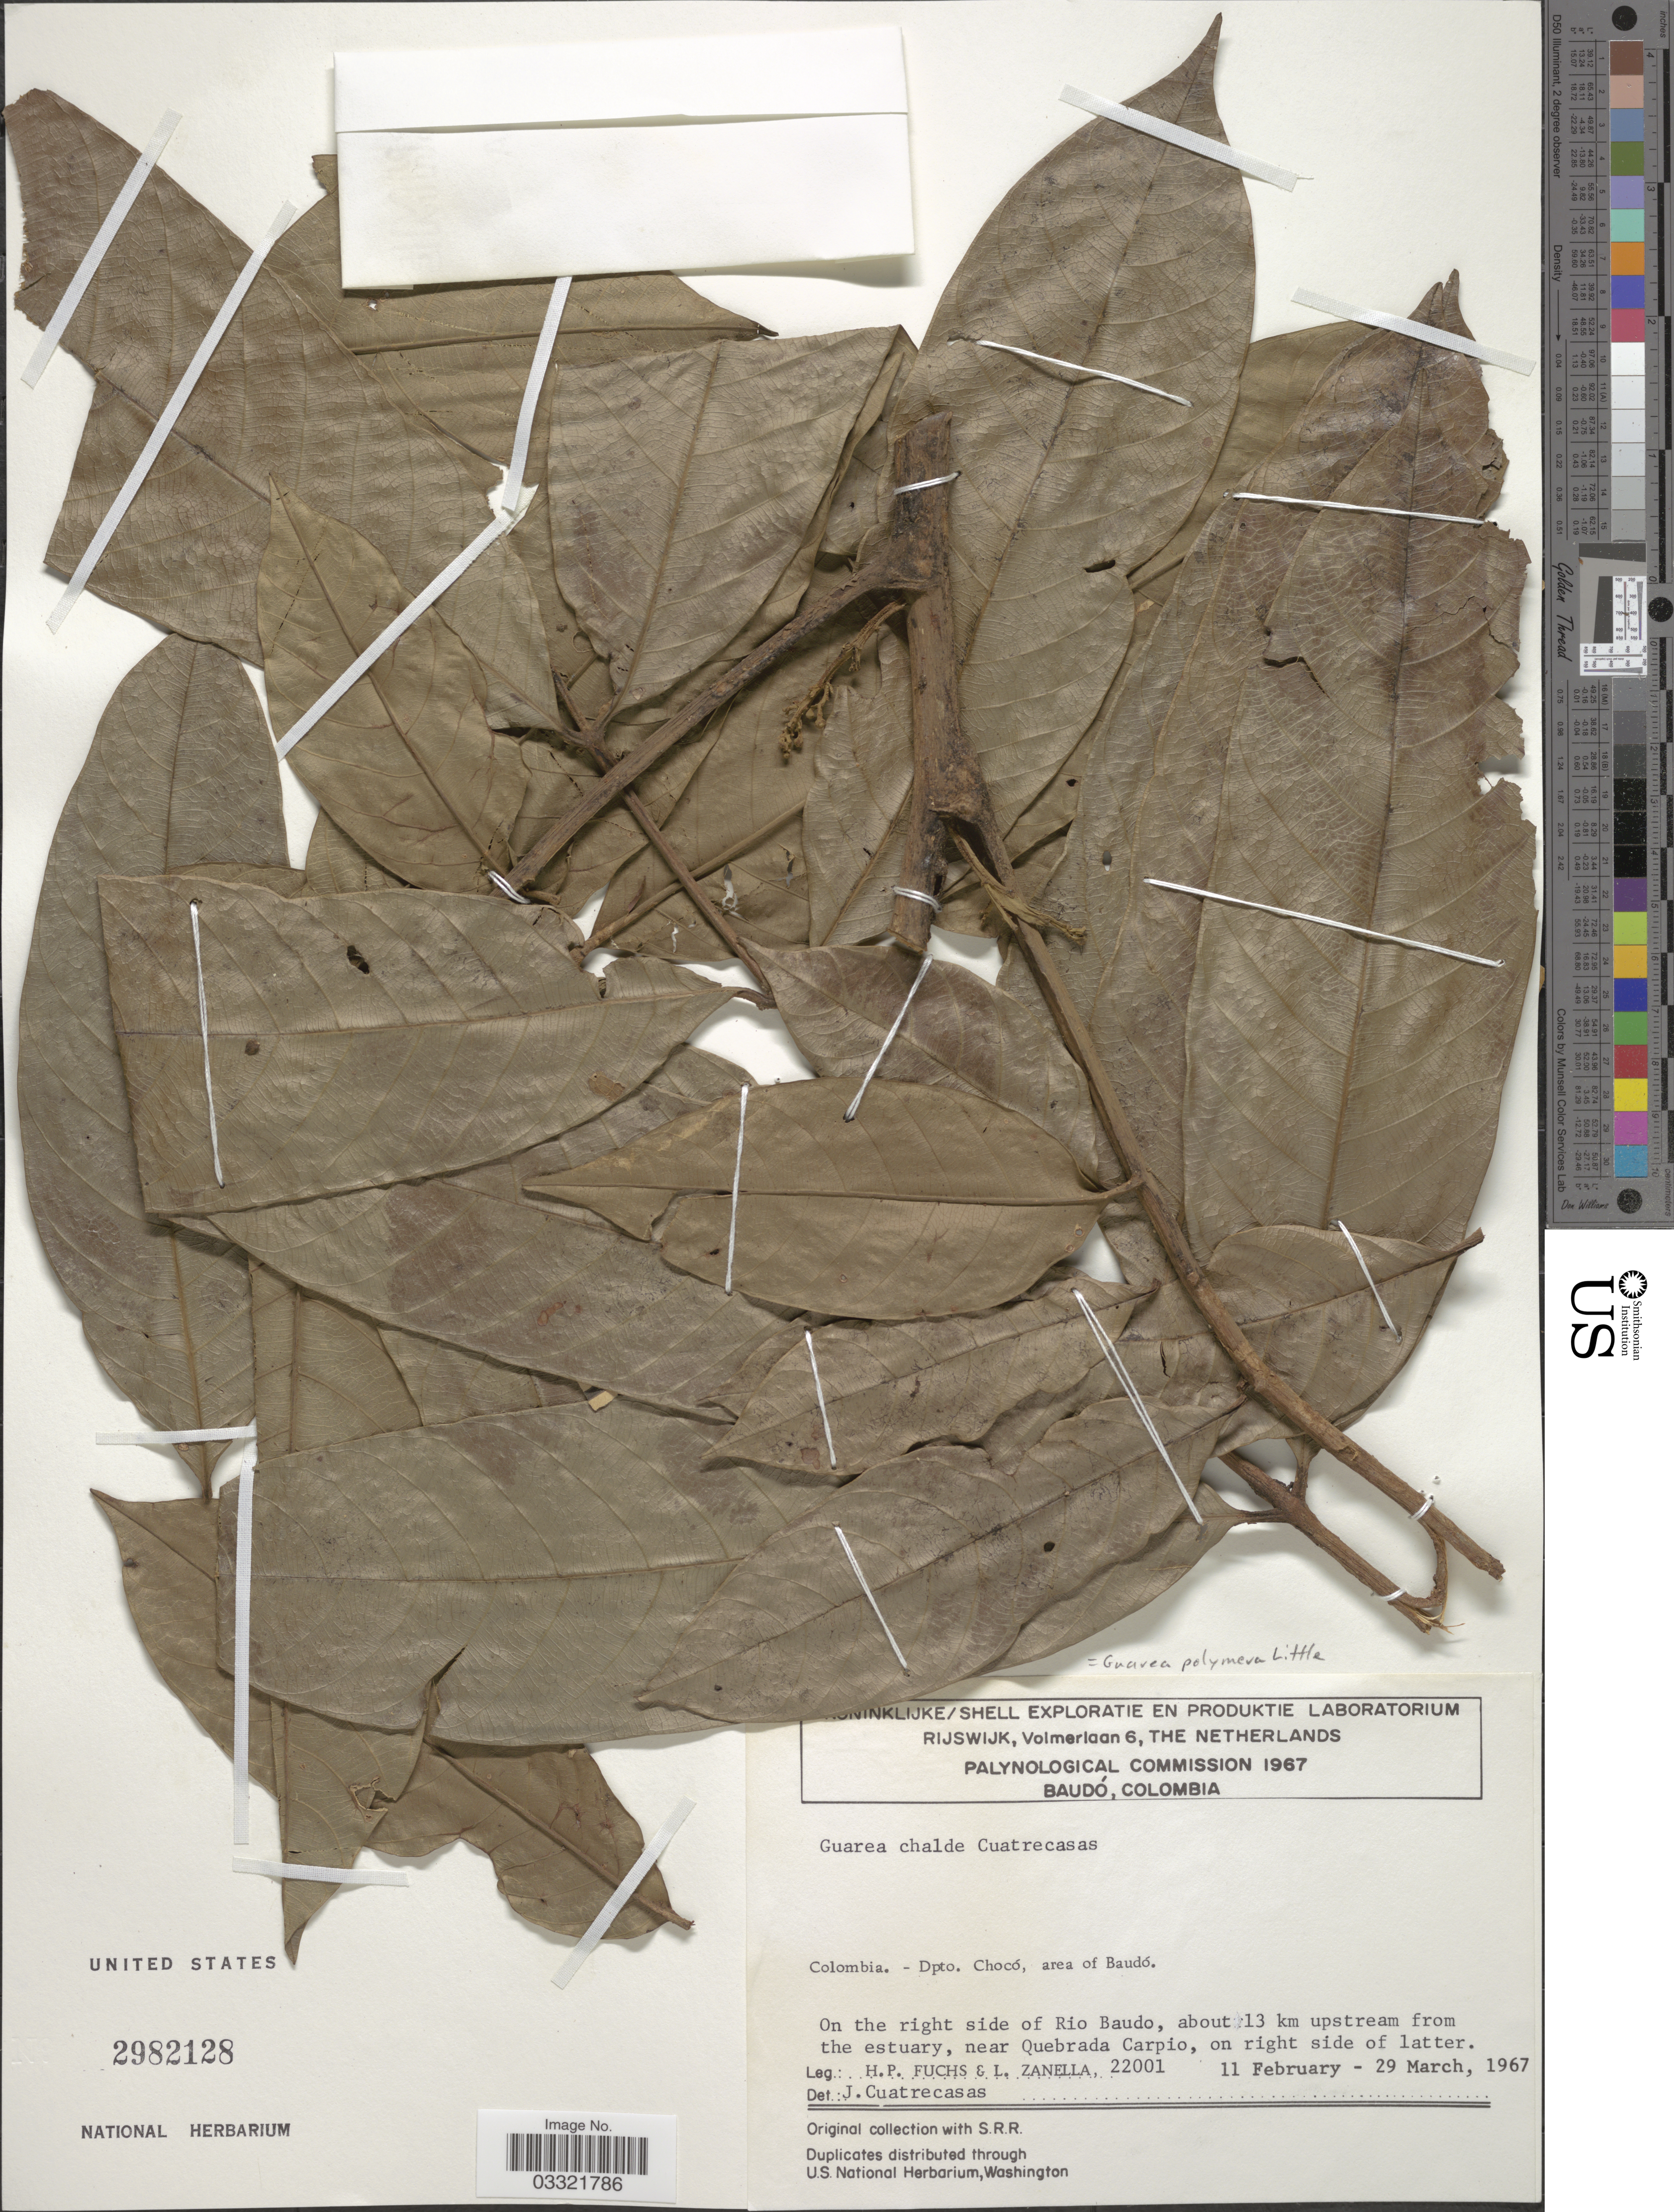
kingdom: Plantae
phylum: Tracheophyta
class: Magnoliopsida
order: Sapindales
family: Meliaceae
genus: Guarea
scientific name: Guarea polymera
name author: Little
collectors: H. P. Fuchs & L. Zanella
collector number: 22001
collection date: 1967-02-11/1967-03-29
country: Colombia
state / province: Chocó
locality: Dpto. Chocó, area of Baudó. On the right side of Rio Baudo, about 13 km upstream from the estuary, near Quebrada Carpio, on right side of latter.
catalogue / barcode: US 2982128